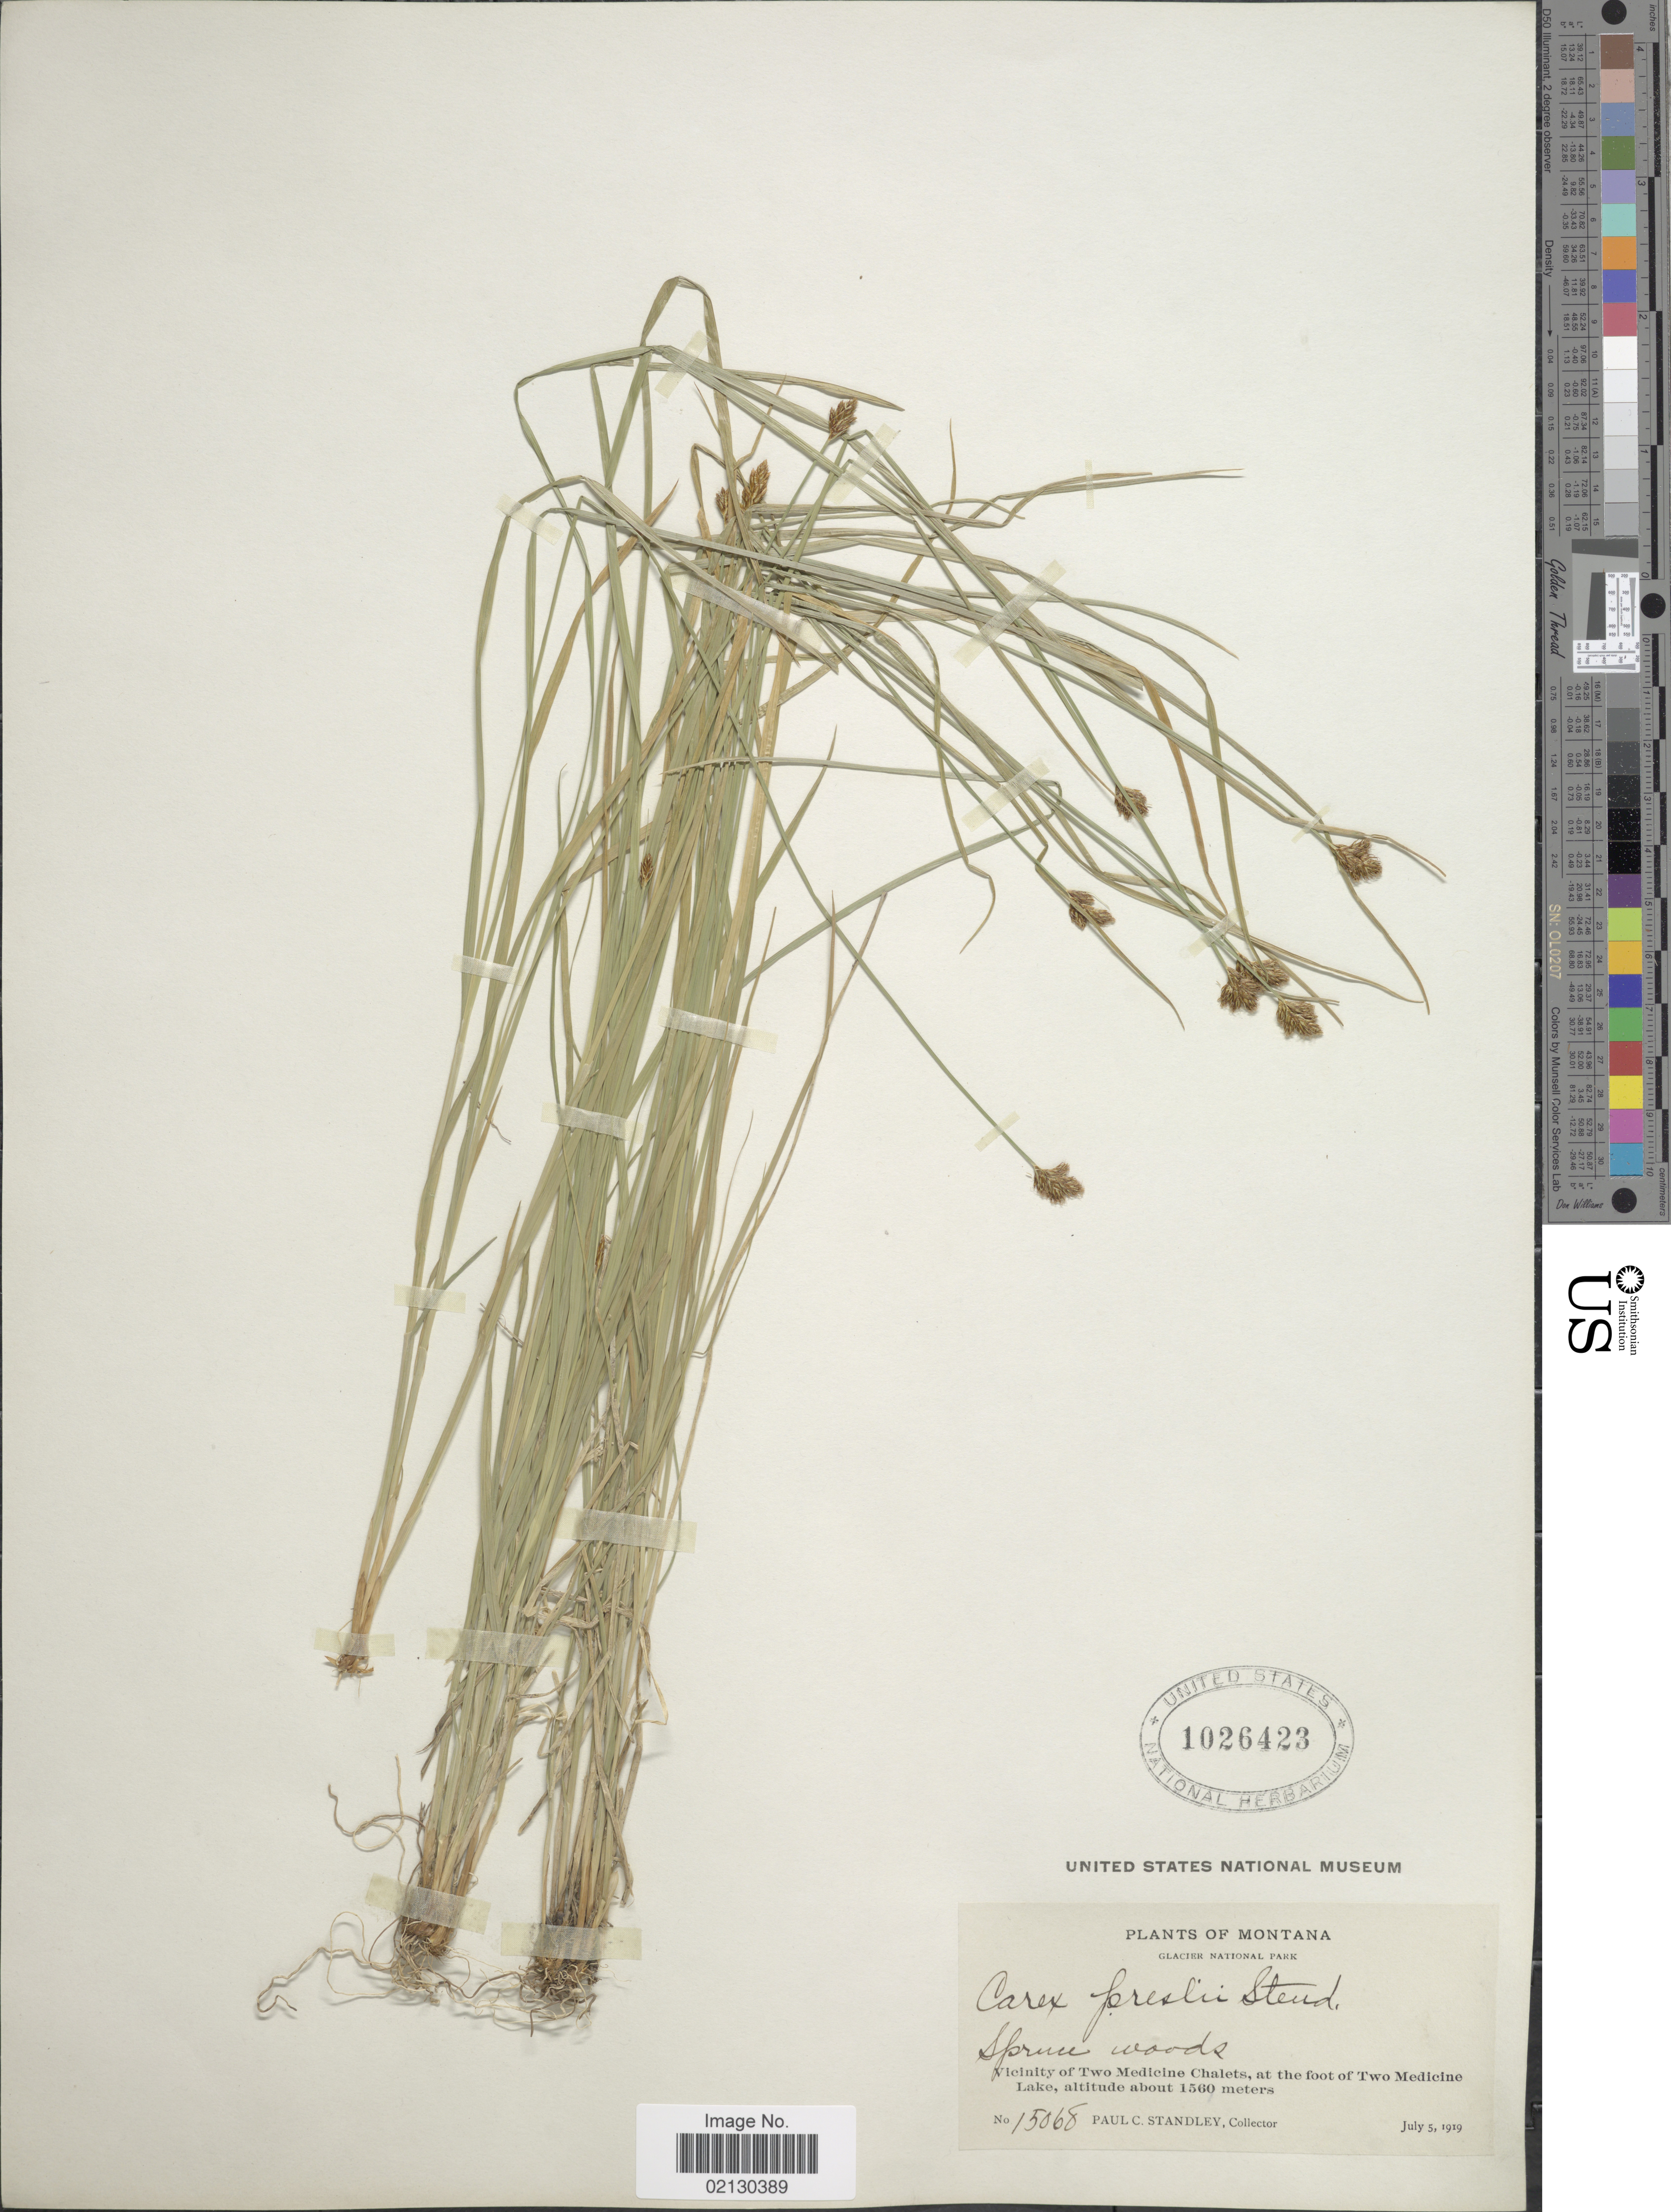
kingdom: Plantae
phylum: Tracheophyta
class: Liliopsida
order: Poales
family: Cyperaceae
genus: Carex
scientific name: Carex preslii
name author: Steud.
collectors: P. C. Standley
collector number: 15068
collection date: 1919-07-05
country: United States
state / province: Montana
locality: Glacier National Park. Vicinity of Two Medicine Chalets, at the foot of Two Medicine Lake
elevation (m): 1560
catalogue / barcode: US 1026423